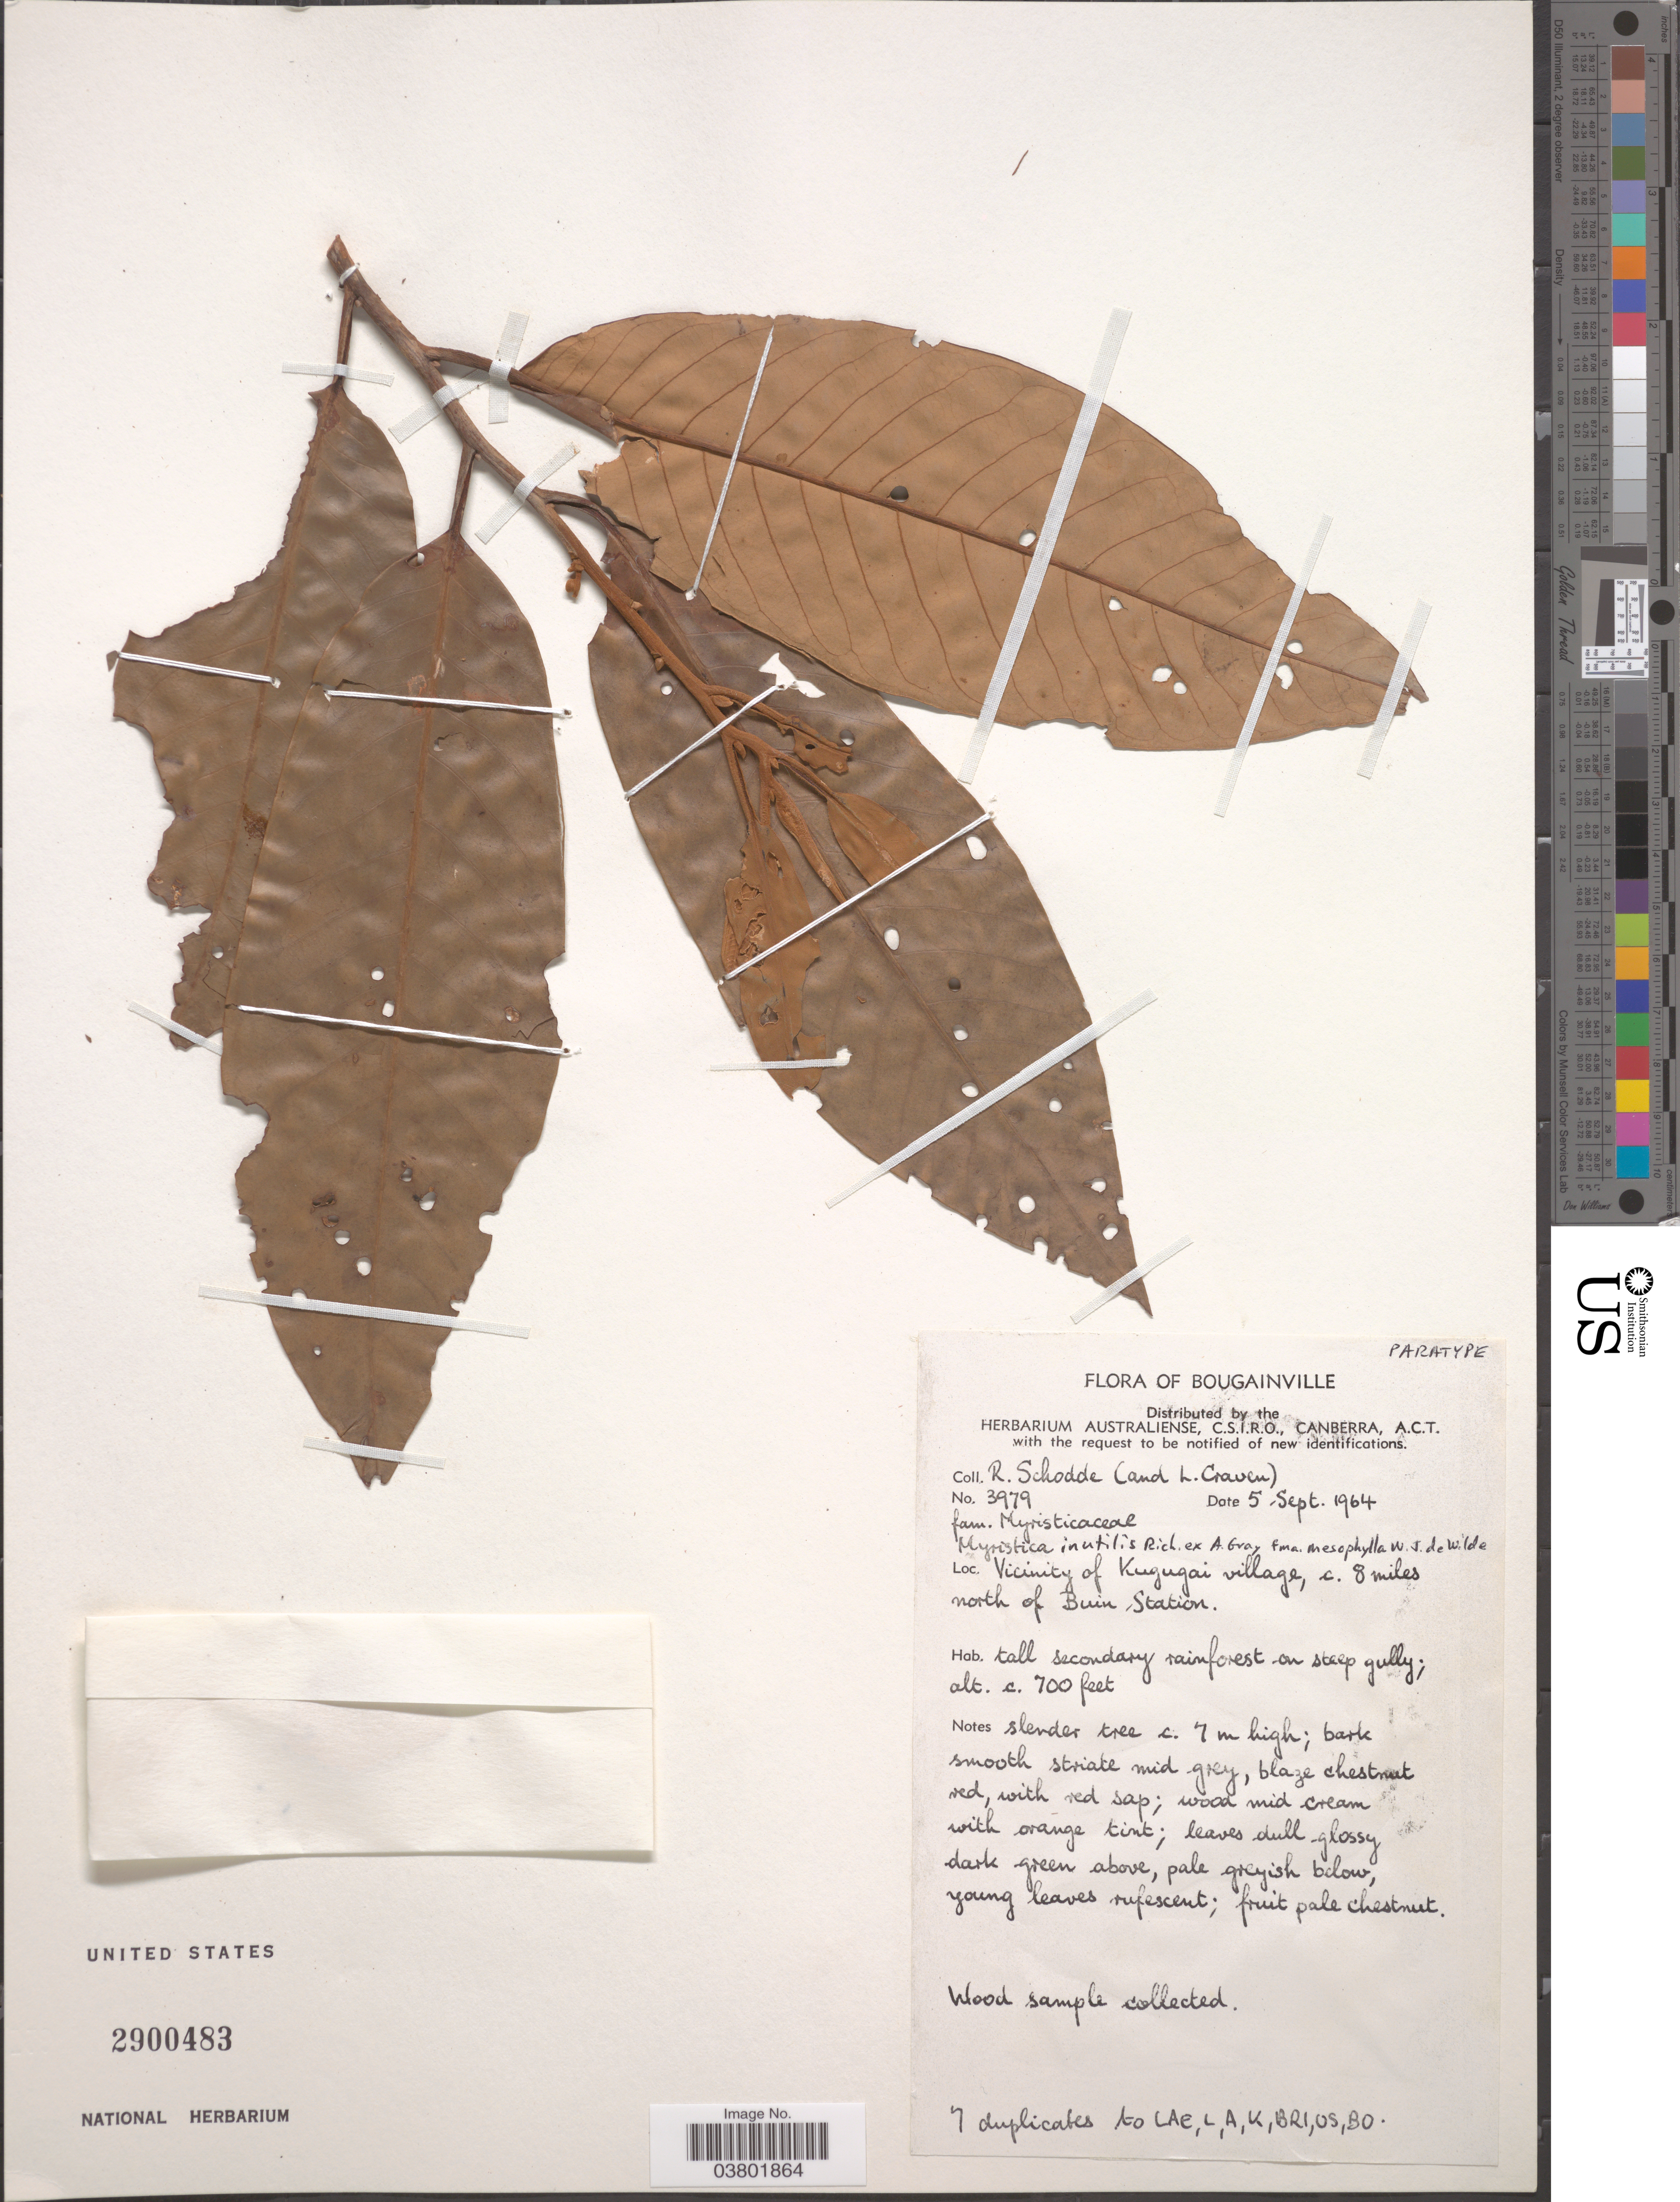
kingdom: Plantae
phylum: Tracheophyta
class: Magnoliopsida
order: Magnoliales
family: Myristicaceae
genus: Myristica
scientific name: Myristica inutilis f. mesophylla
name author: W.J. de Wilde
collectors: R. Schodde & L. A. Craven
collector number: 3979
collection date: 1964-09-05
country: Papua New Guinea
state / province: Bougainville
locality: Vicinity of Kugugai village, c. 8 miles north of Buin Station.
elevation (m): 213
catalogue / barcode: US 2900483